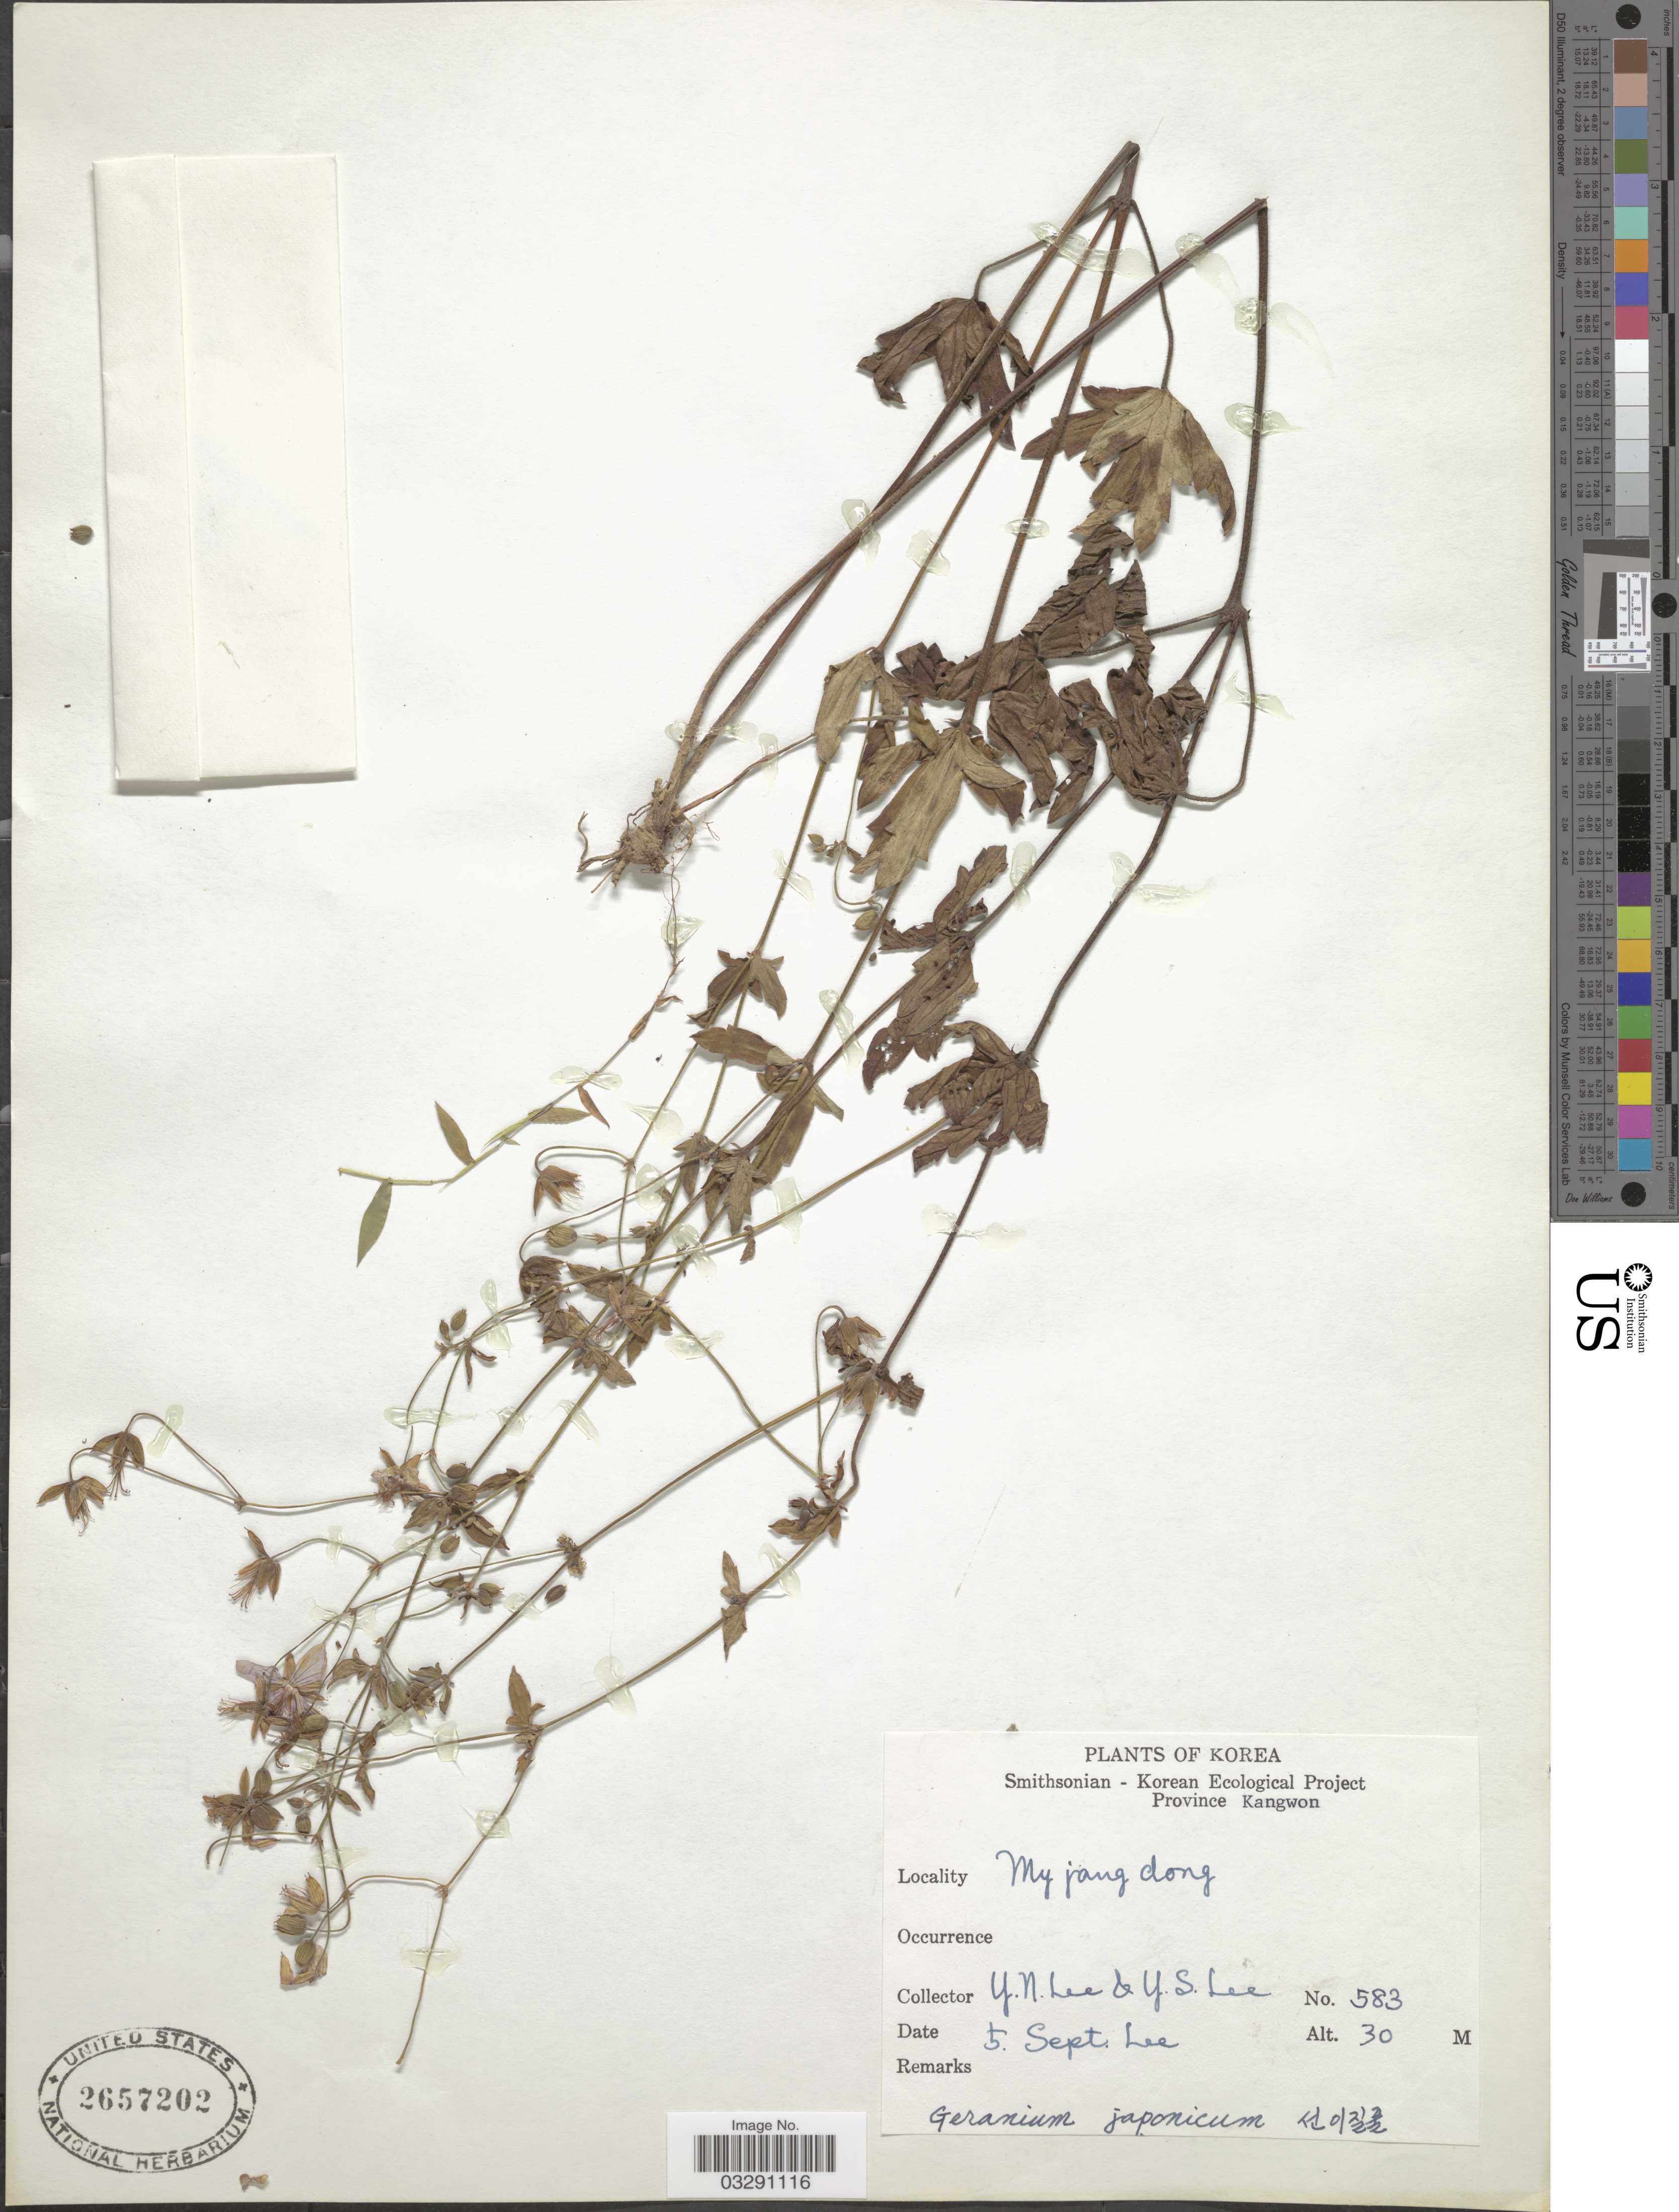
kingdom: Plantae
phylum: Tracheophyta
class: Magnoliopsida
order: Geraniales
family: Geraniaceae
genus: Geranium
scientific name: Geranium japonicum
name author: Franch. & Sav.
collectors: Y. N. Lee & Y. S. Lee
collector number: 583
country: South Korea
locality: Province Kangwon. Myjangdong.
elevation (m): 30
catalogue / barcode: US 2657202